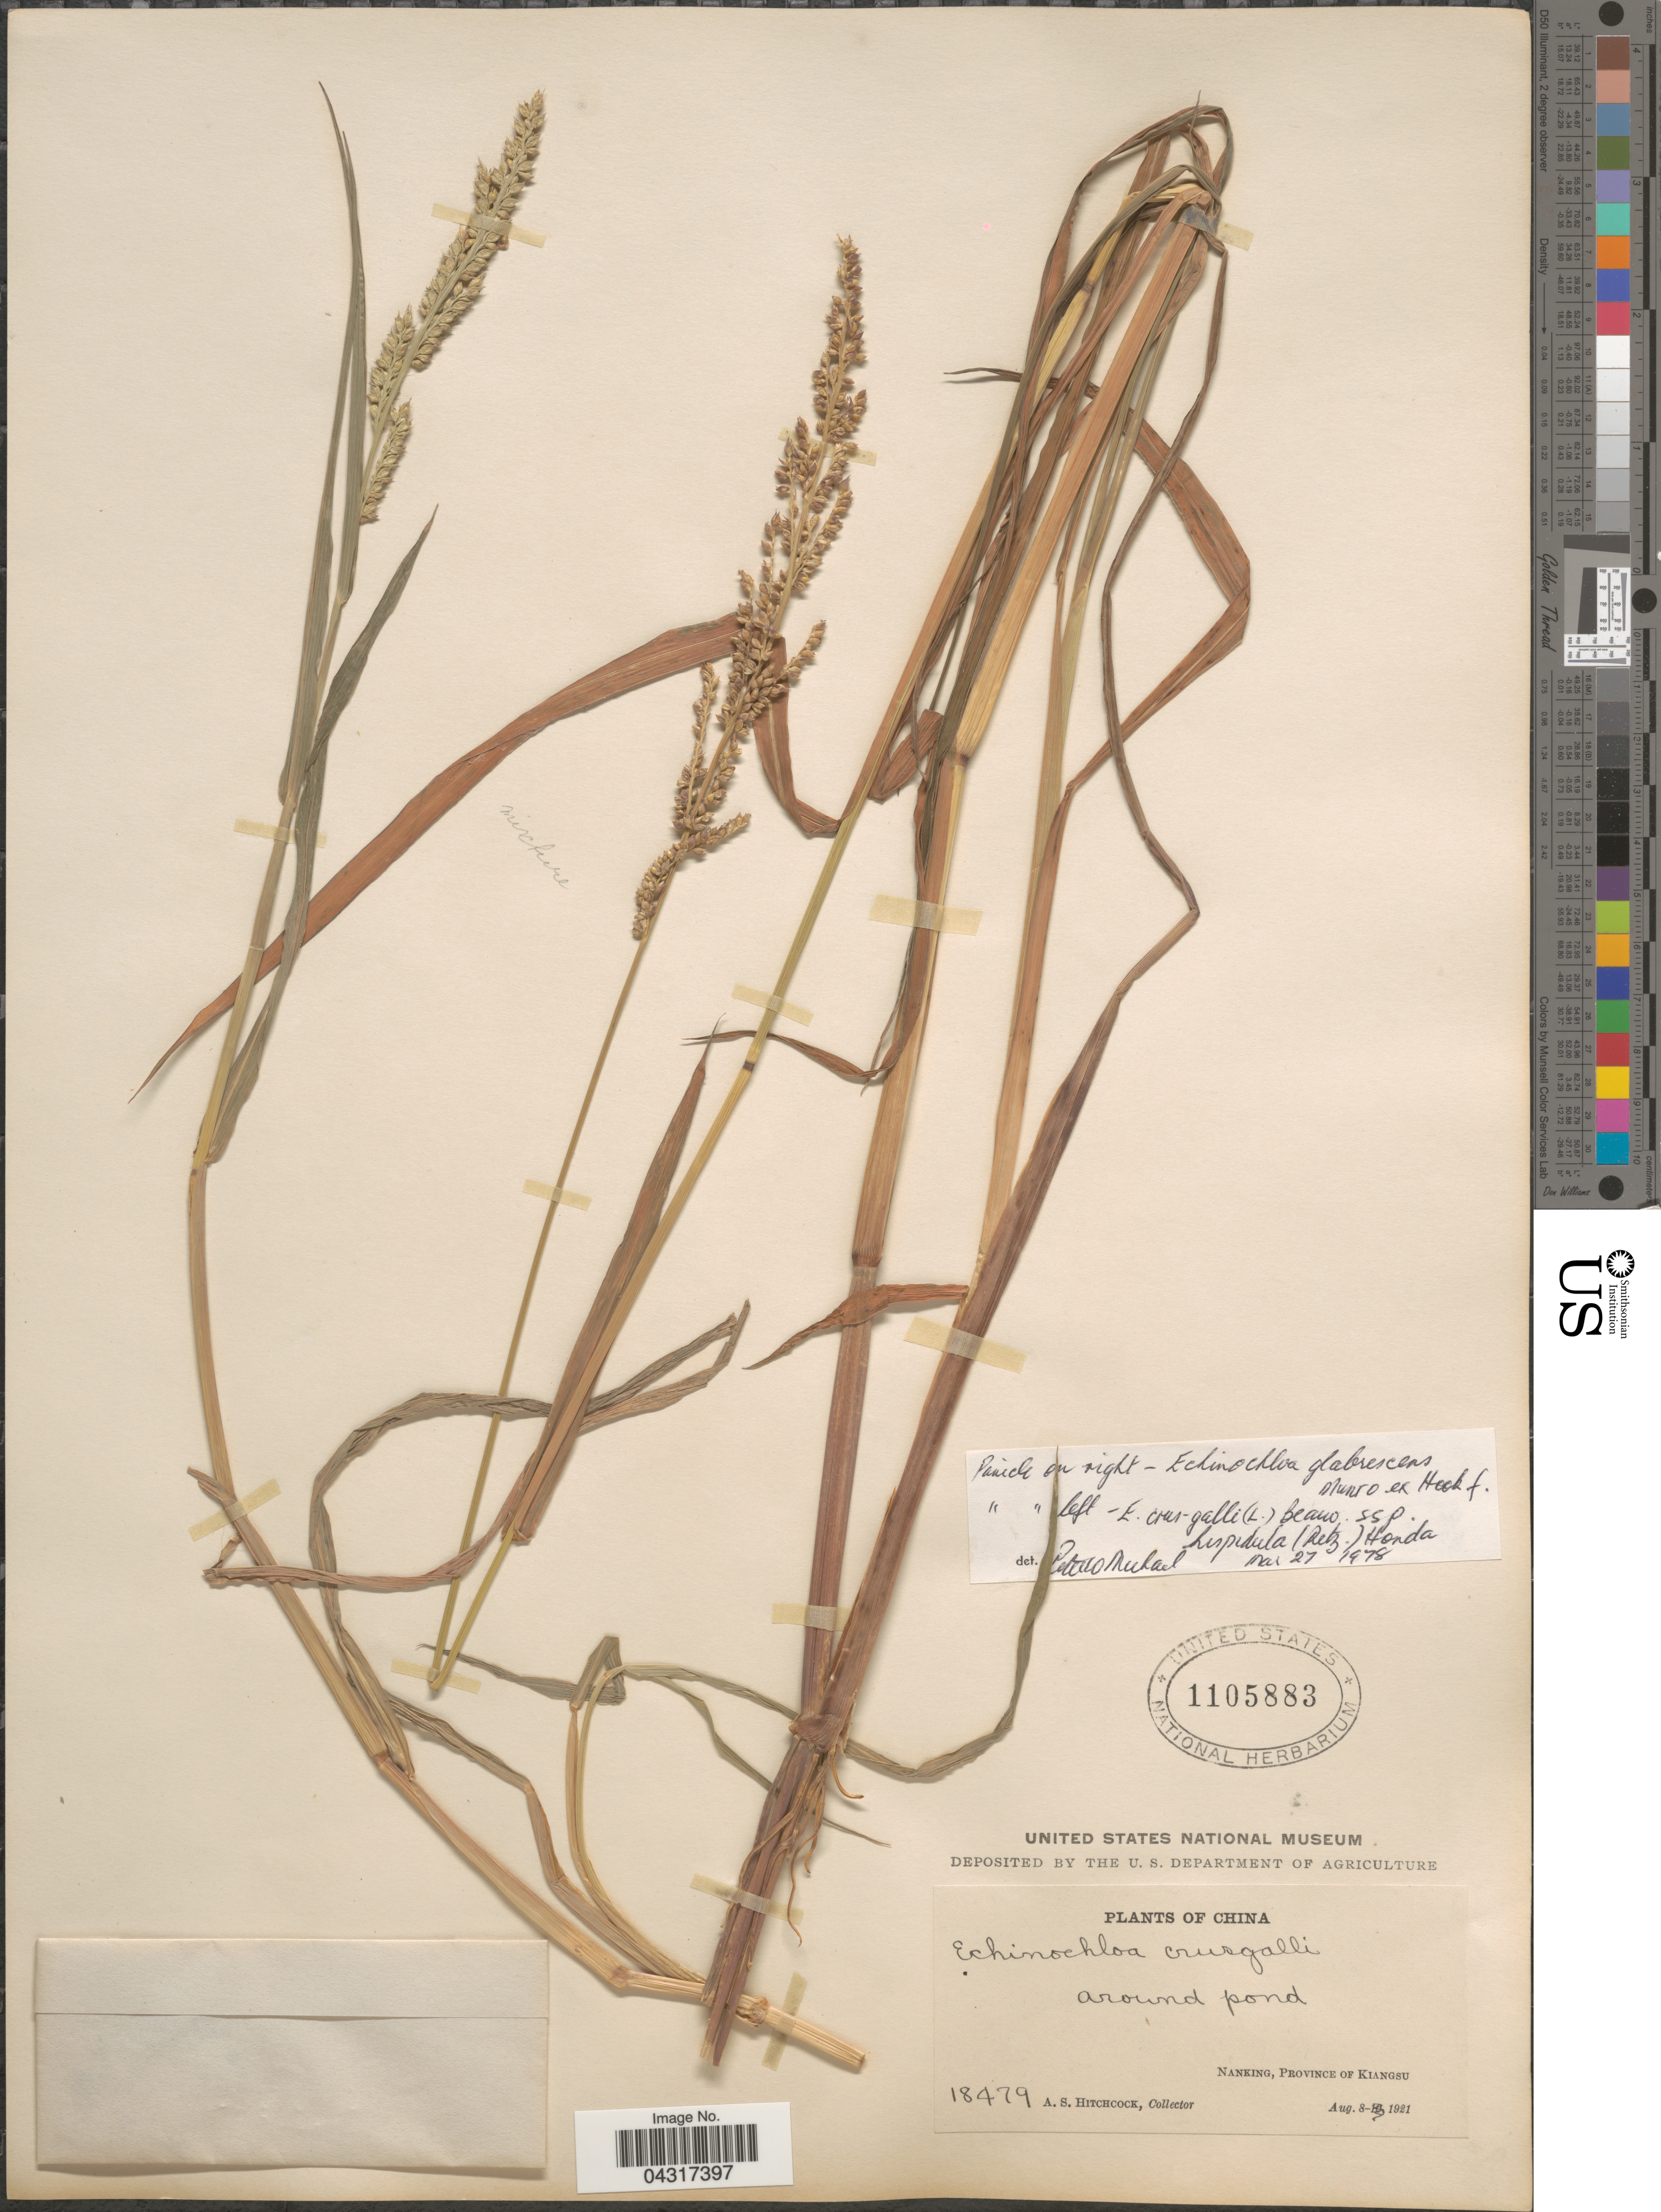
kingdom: Plantae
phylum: Tracheophyta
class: Liliopsida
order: Poales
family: Poaceae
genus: Echinochloa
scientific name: Echinochloa glabrescens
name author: Munro ex Hook. f.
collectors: A. S. Hitchcock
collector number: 18479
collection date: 1921-08-08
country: China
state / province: Jiangsu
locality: Around pond. Nanking, Province of Kiangsu.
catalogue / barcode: US 1105883